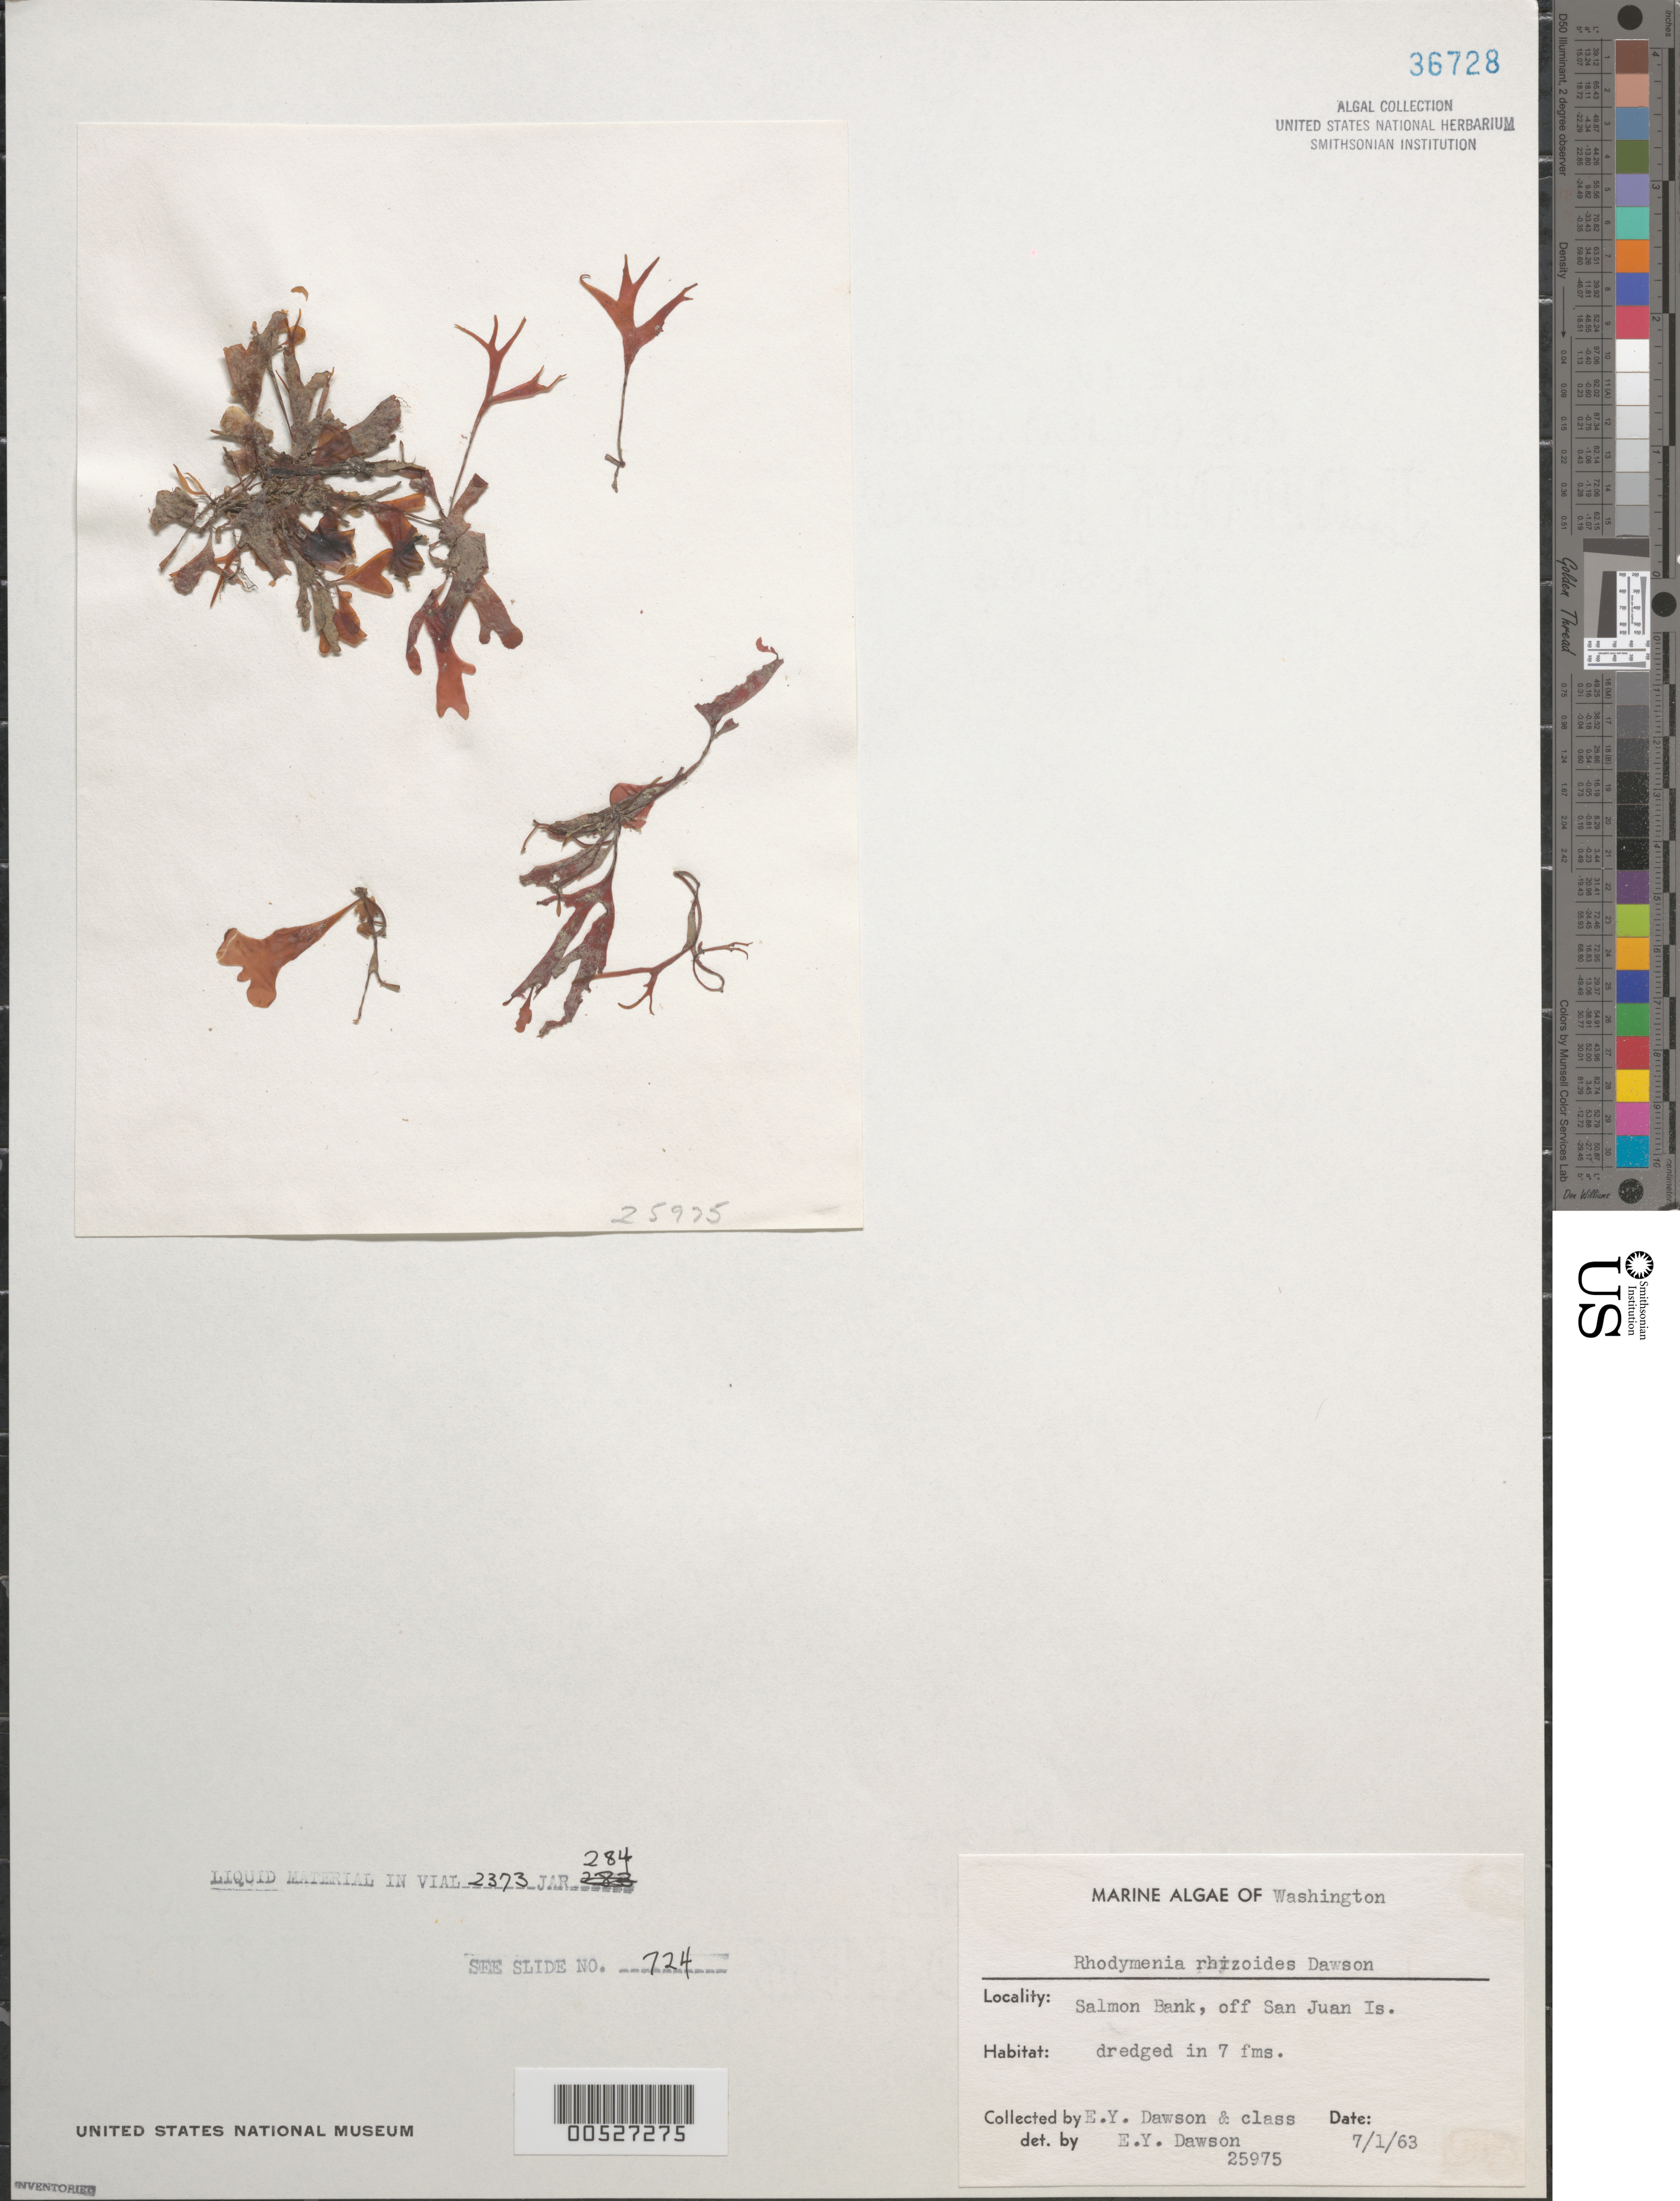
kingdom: Plantae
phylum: Rhodophyta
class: Florideophyceae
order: Rhodymeniales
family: Rhodymeniaceae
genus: Rhodymenia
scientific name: Rhodymenia rhizoides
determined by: Dawson, E. Y.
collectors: E. Y. Dawson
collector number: EYD 25975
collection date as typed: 01 Jul 1963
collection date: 1963-07-01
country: United States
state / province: Washington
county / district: San Juan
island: San Juan Island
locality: Salmon Bank, off San Juan Island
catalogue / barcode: US 36728